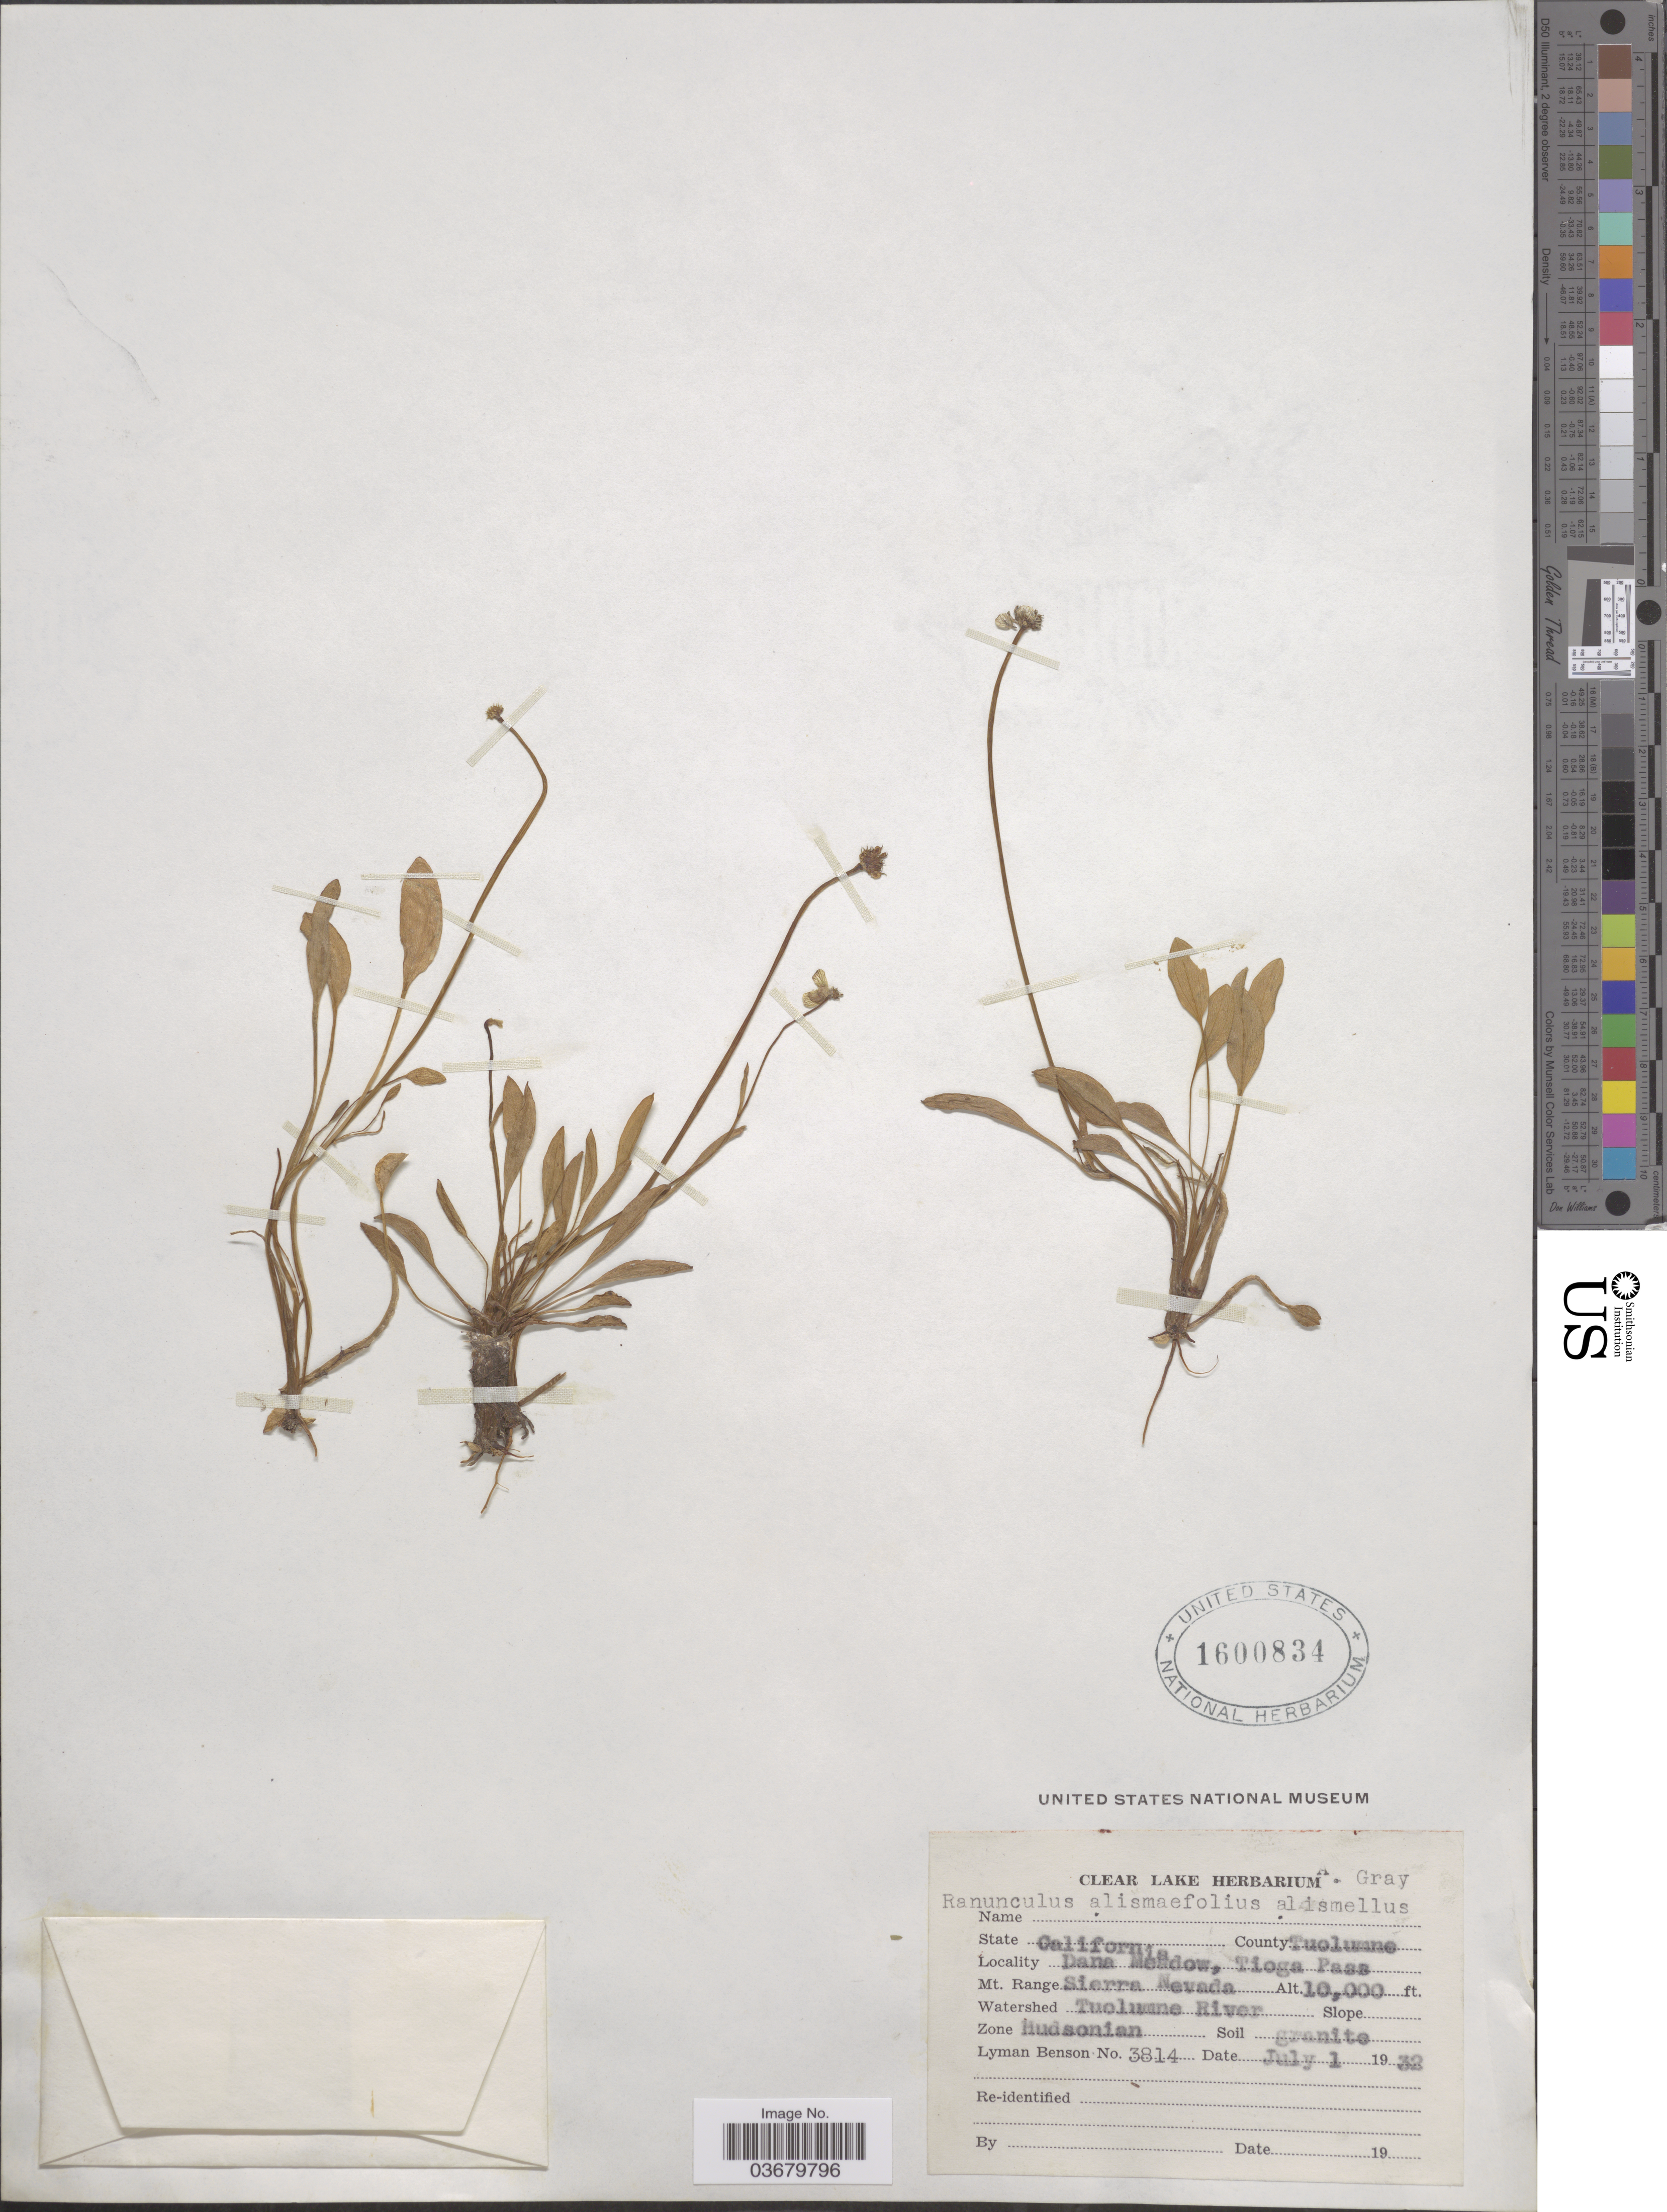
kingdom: Plantae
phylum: Tracheophyta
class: Magnoliopsida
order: Ranunculales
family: Ranunculaceae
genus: Ranunculus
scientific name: Ranunculus alismifolius var. alismellus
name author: A. Gray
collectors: L. D. Benson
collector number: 3814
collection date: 1932-07-01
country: United States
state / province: California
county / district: Tuolumne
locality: County Tuolumne. Dana Meadow, Tioga Pass. Mt. Range Sierra Nevada. Watershed Tuolumne River. Zone Hudsonian.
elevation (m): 3048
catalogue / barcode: US 1600834